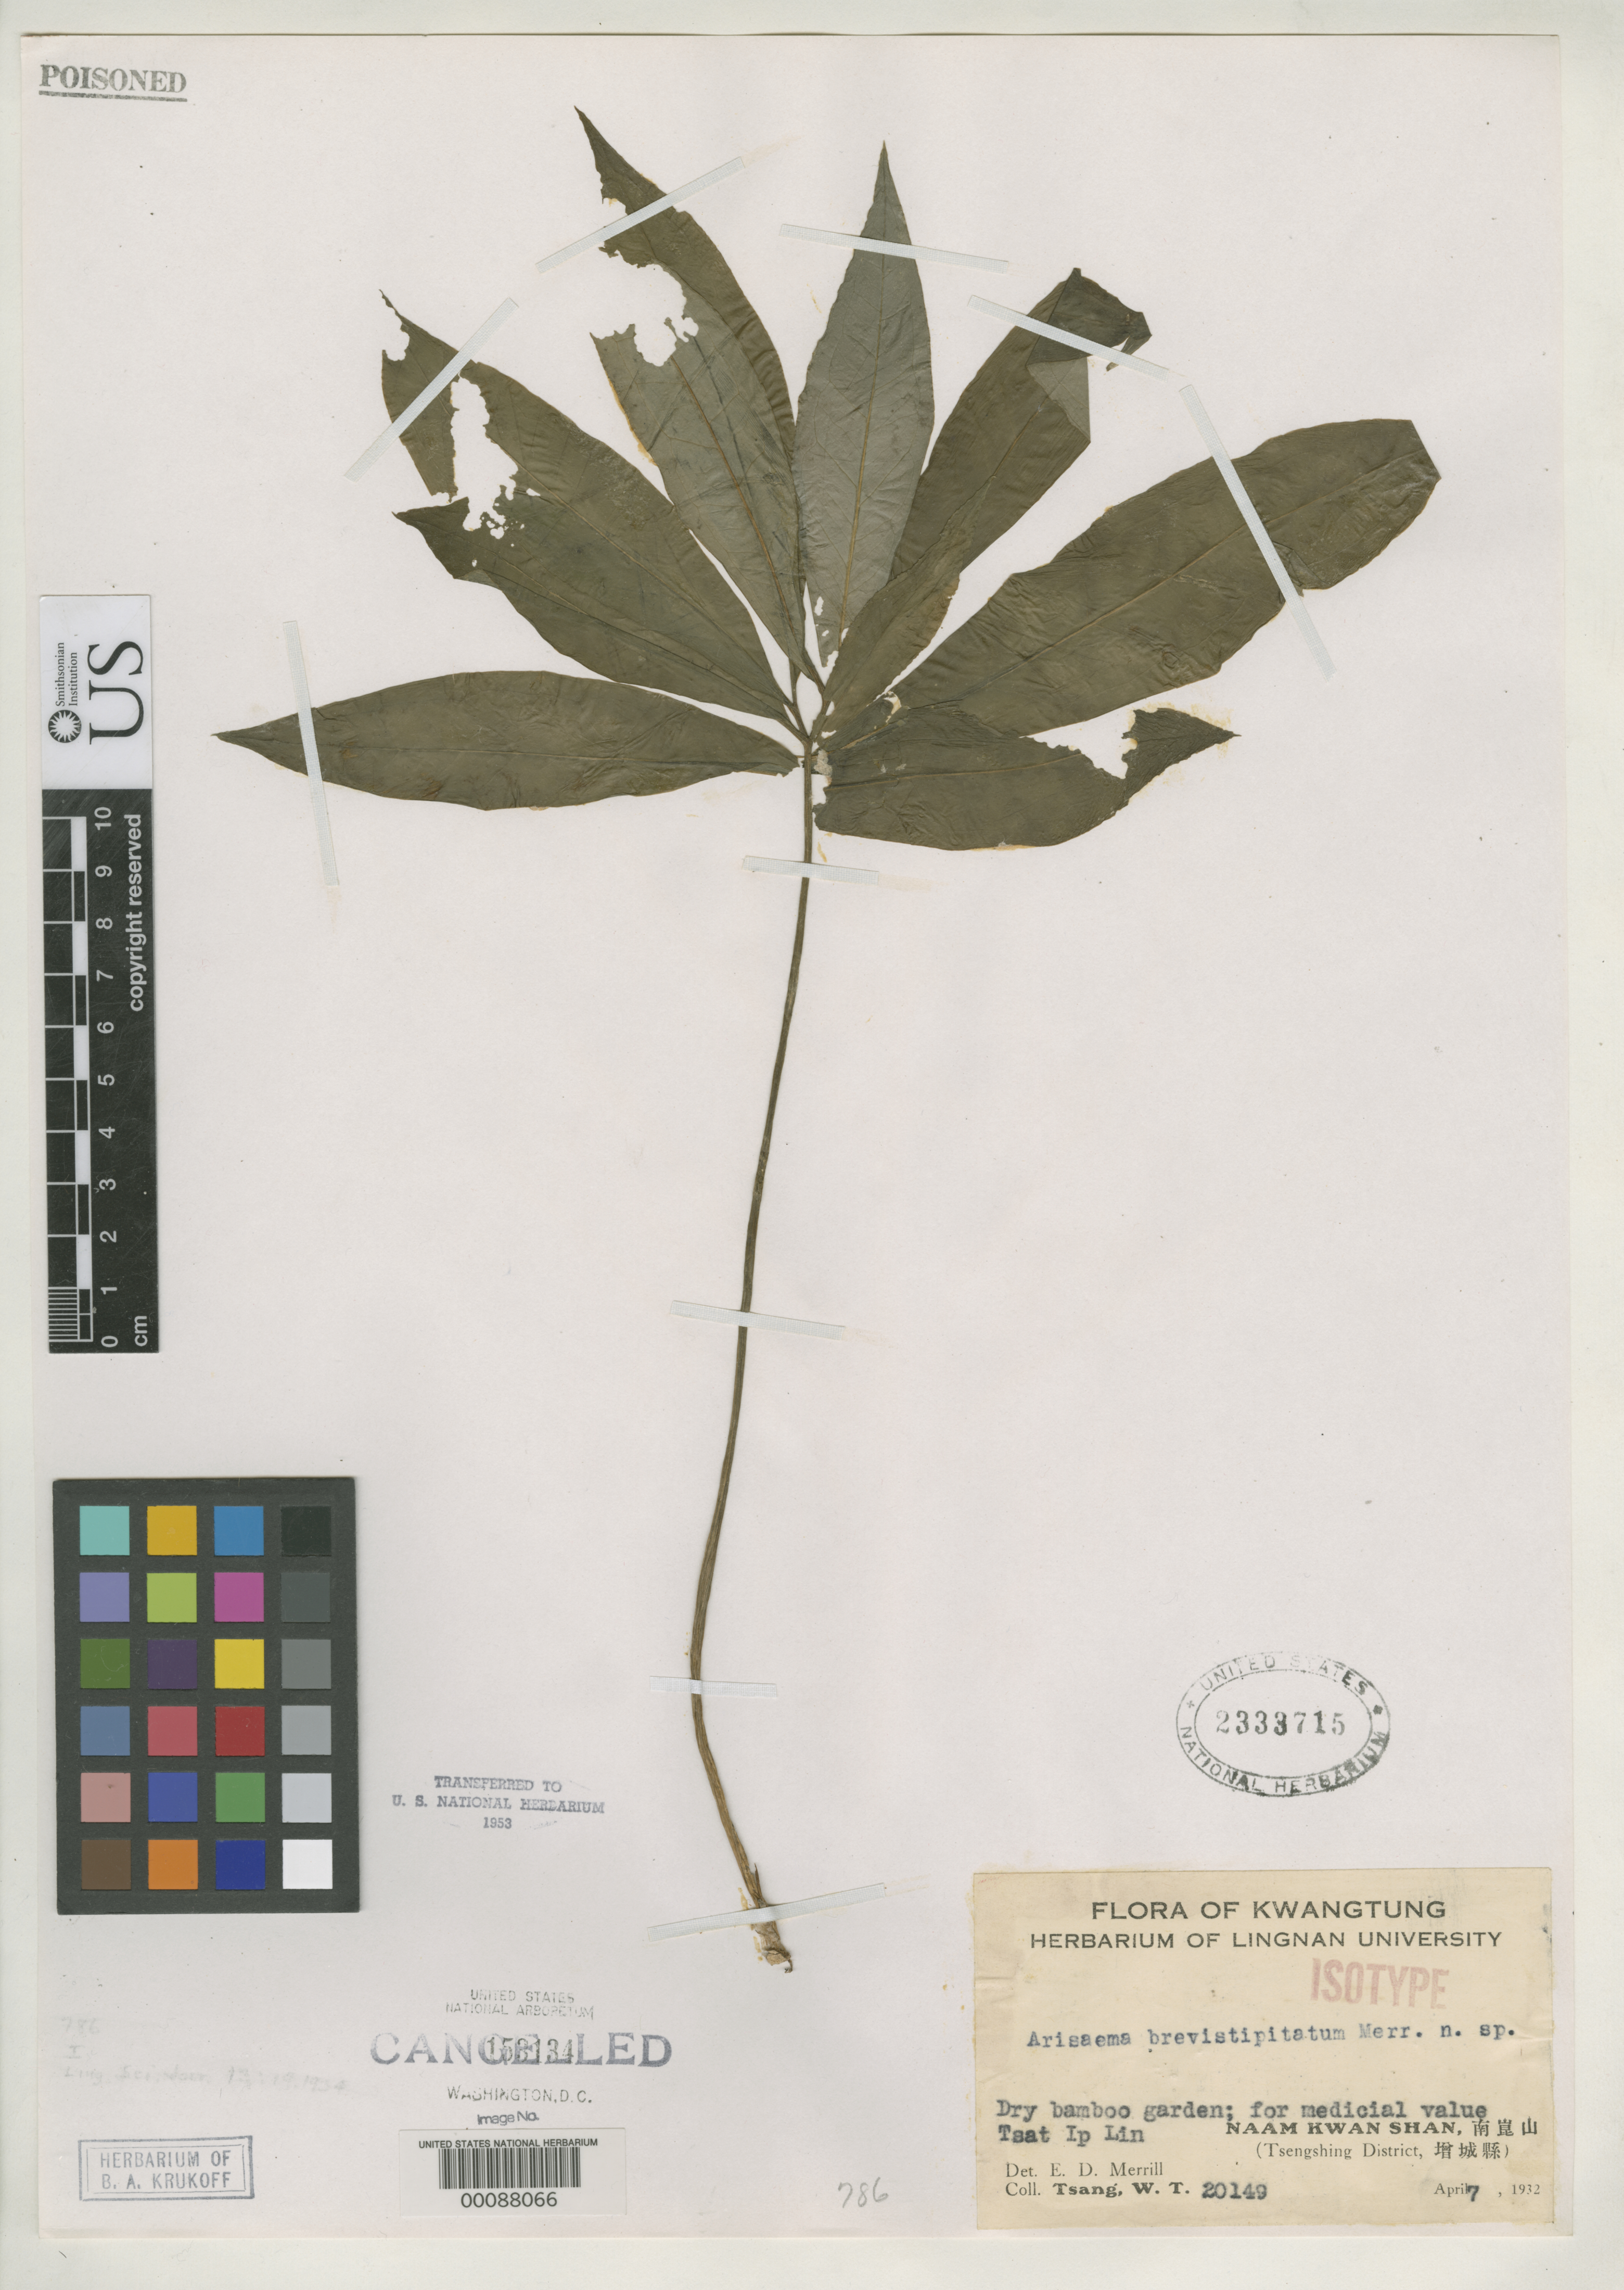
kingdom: Plantae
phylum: Tracheophyta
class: Liliopsida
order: Alismatales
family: Araceae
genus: Arisaema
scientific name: Arisaema brevistipitatum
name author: Merr.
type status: Isotype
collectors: W. T. Tsang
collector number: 20149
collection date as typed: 07 Apr 1932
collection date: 1932-04-07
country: China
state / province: Guangdong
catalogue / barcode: US 2333715